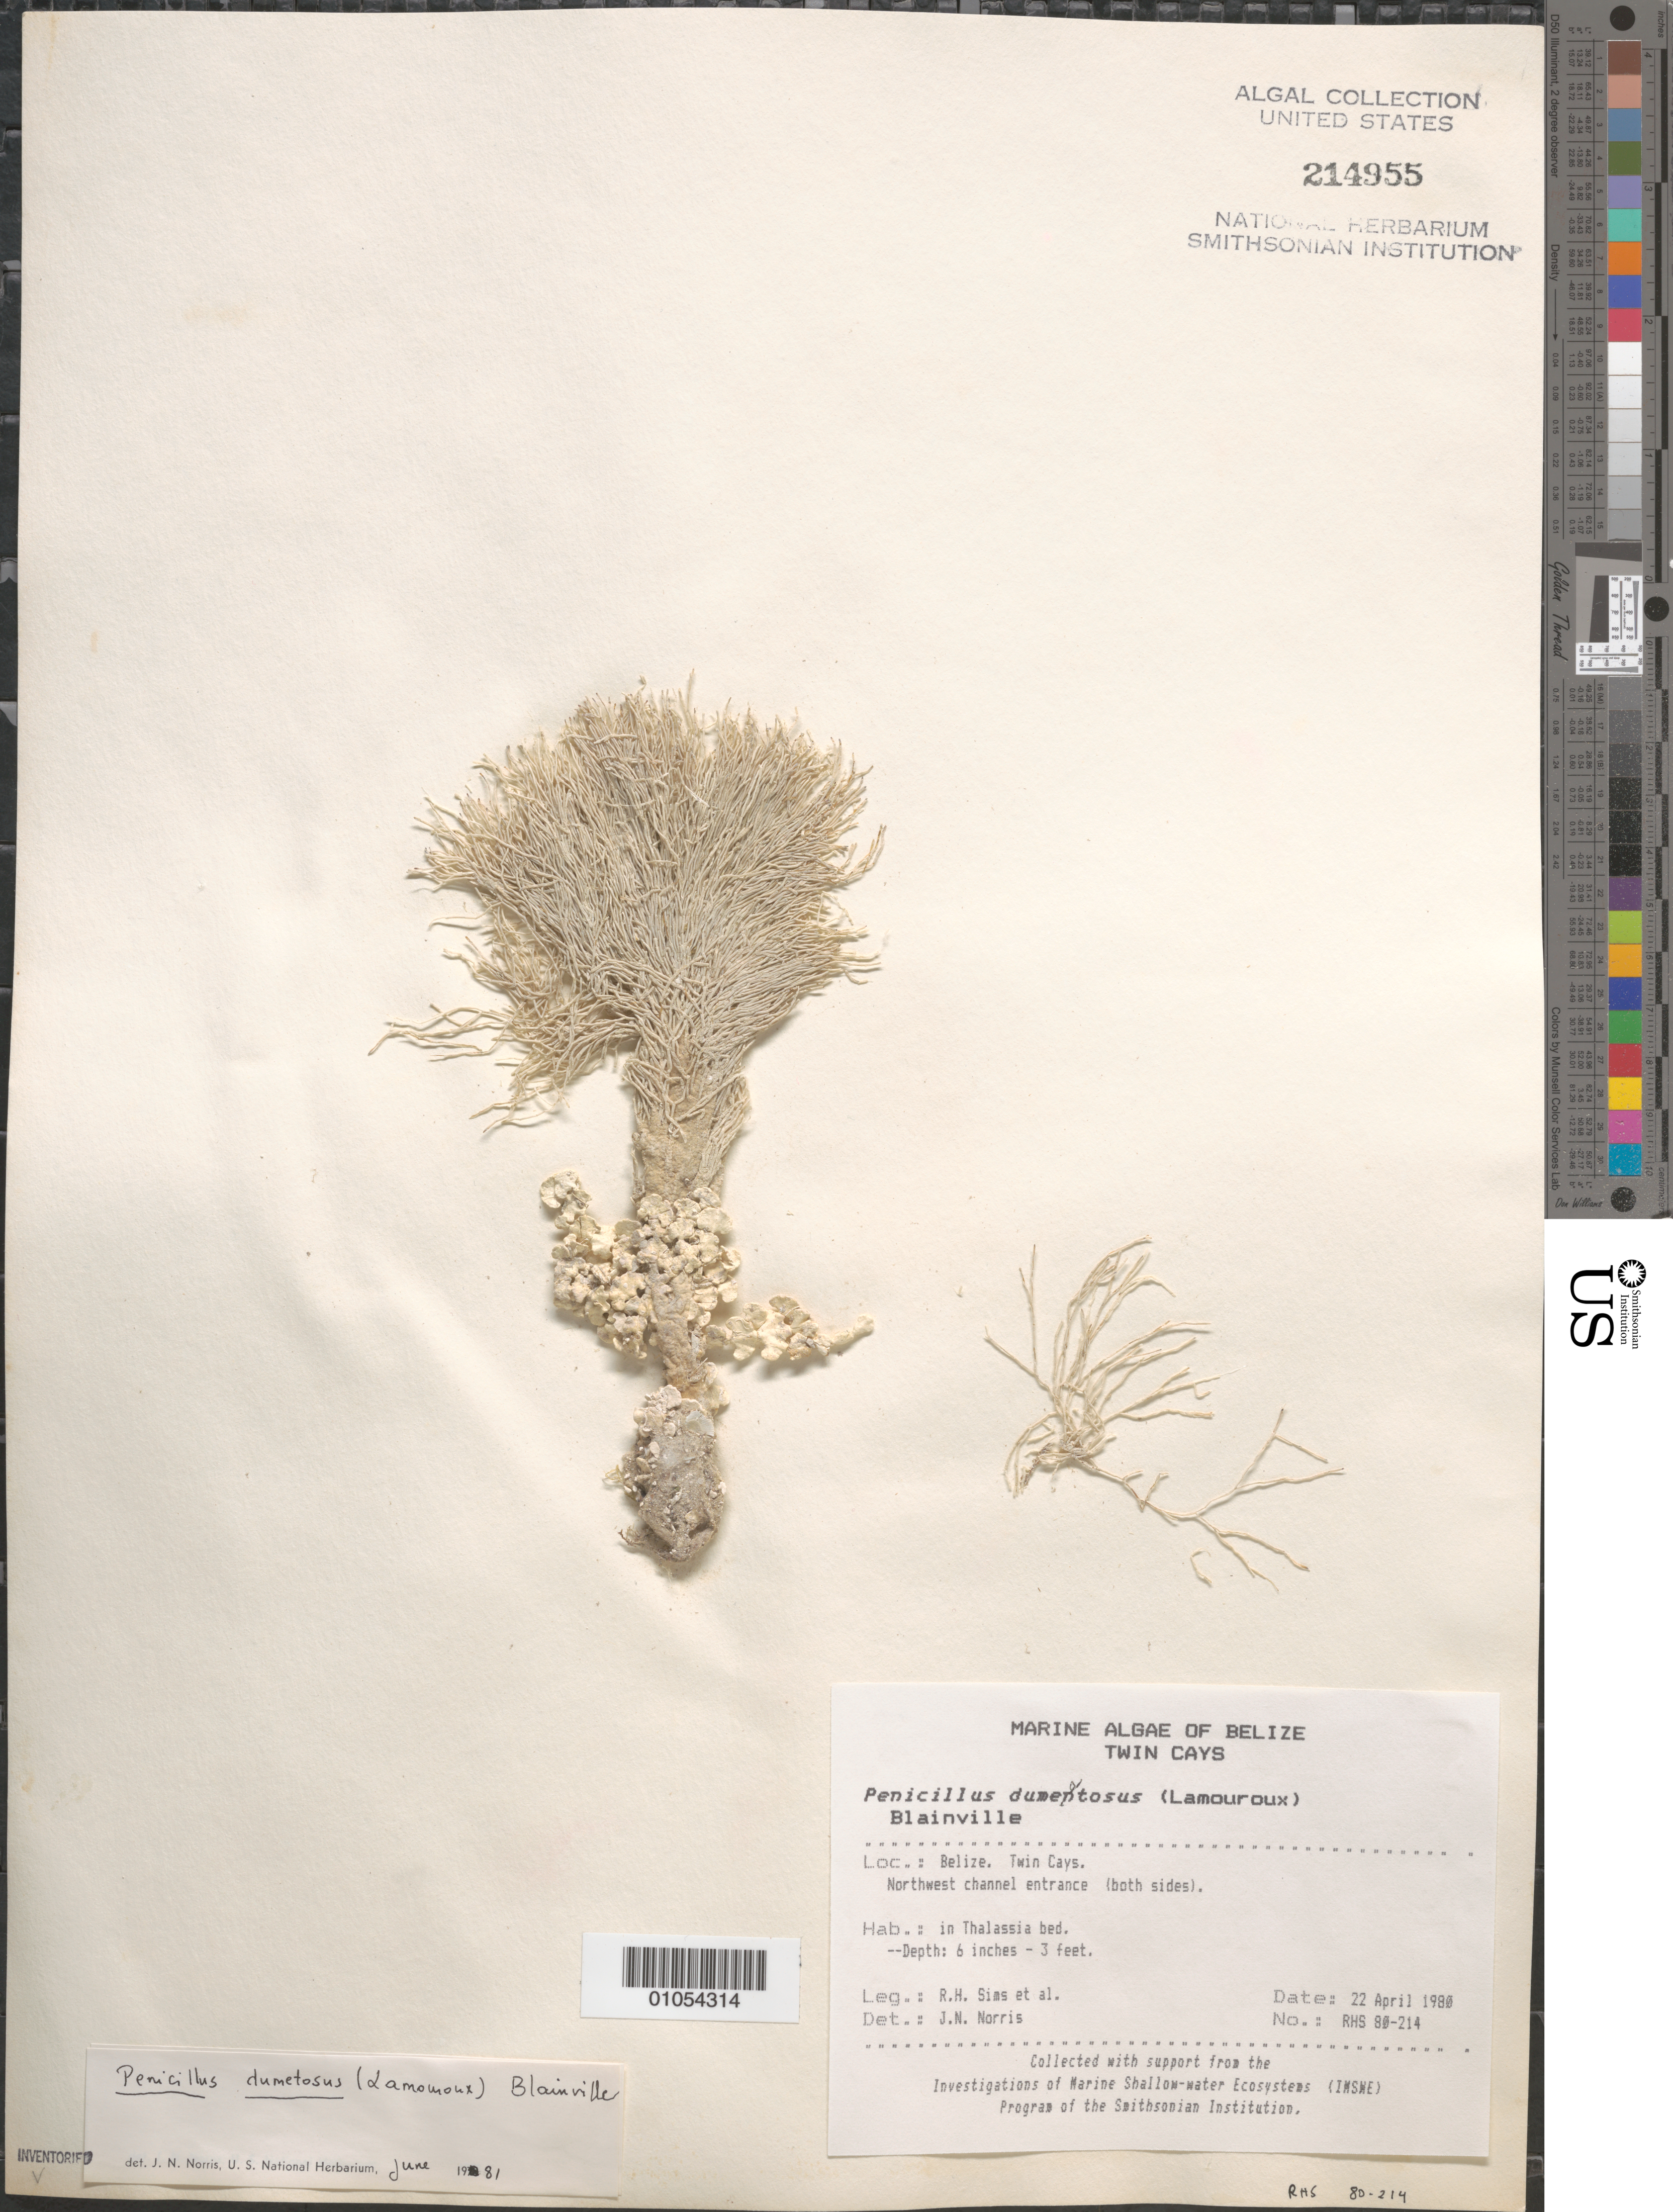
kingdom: Plantae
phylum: Chlorophyta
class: Ulvophyceae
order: Bryopsidales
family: Udoteaceae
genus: Penicillus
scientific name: Penicillus dumetosus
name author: (J.V.Lamouroux) Blainville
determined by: Norris, James N.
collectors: R. H. Sims & et al.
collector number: RHS 80-214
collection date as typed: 22 Apr 1980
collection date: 1980-04-22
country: Belize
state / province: Stann Creek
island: Twin Cays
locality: Northeast channel entrance (both sides)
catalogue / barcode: US 214955